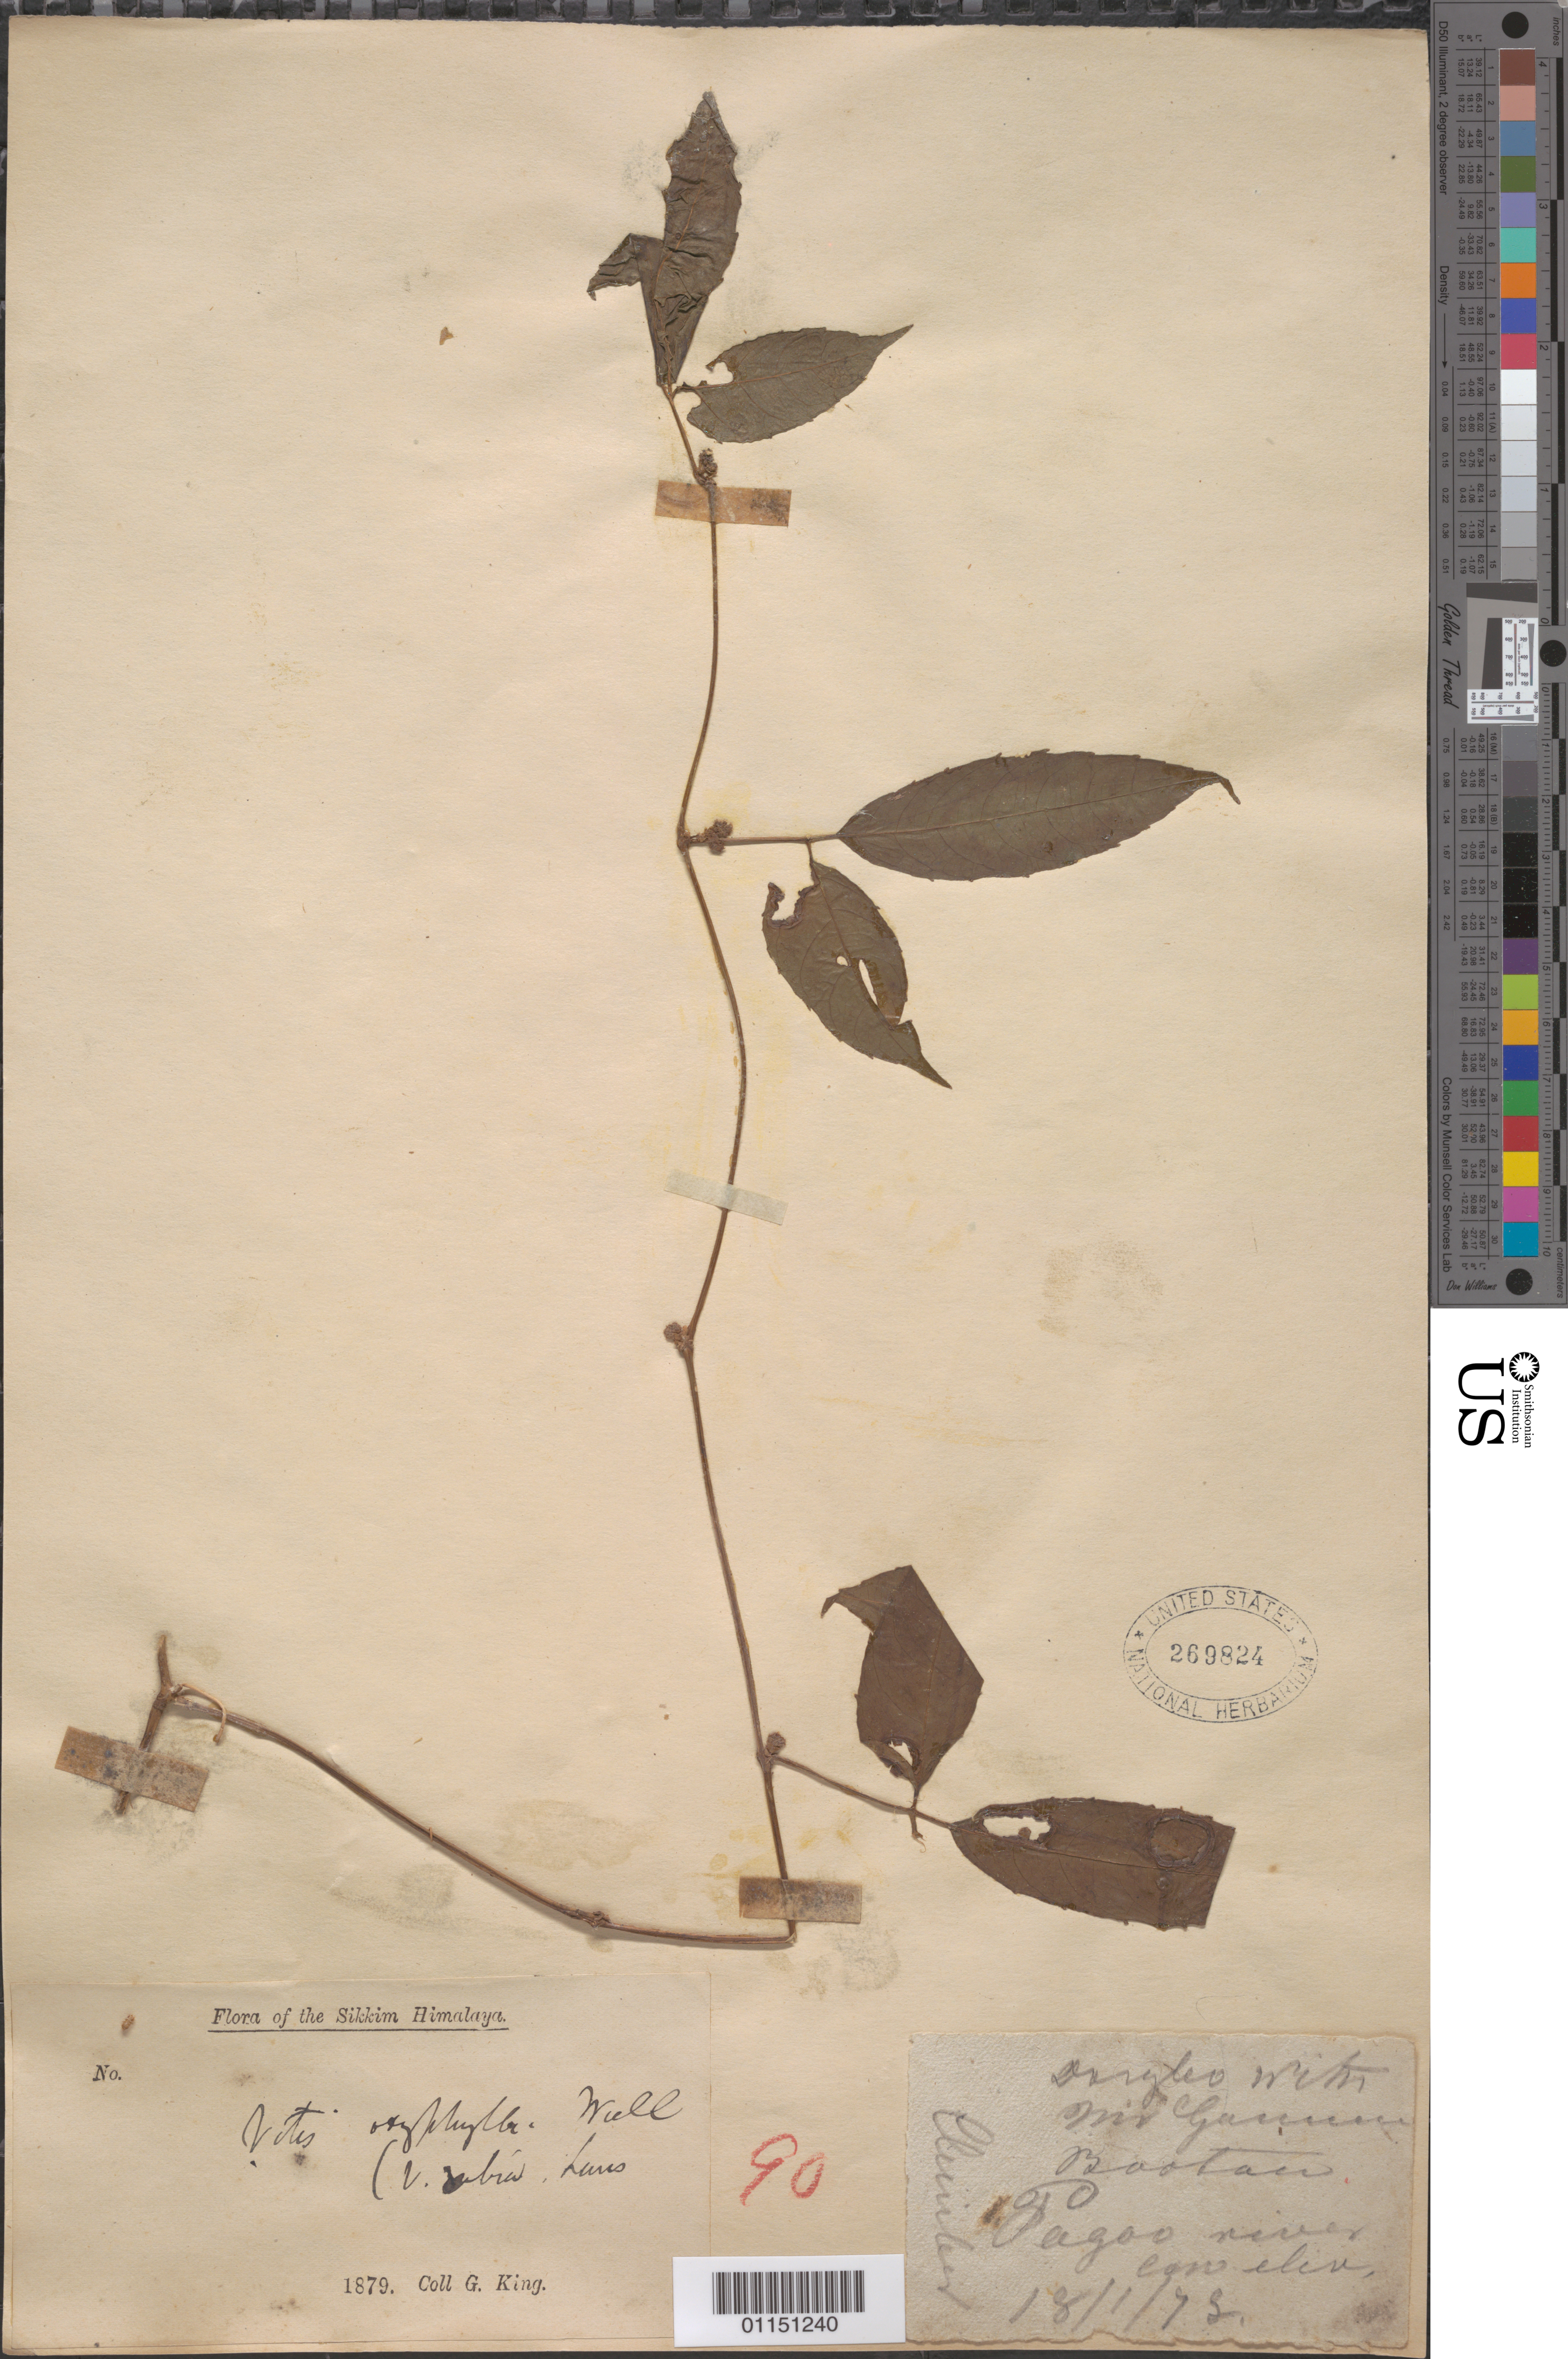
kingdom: Plantae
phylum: Tracheophyta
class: Magnoliopsida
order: Vitales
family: Vitaceae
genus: Vitis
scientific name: Vitis oxyphylla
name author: A. Rich.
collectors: G. King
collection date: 1879-01-18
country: India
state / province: Sikkim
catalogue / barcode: US 269824